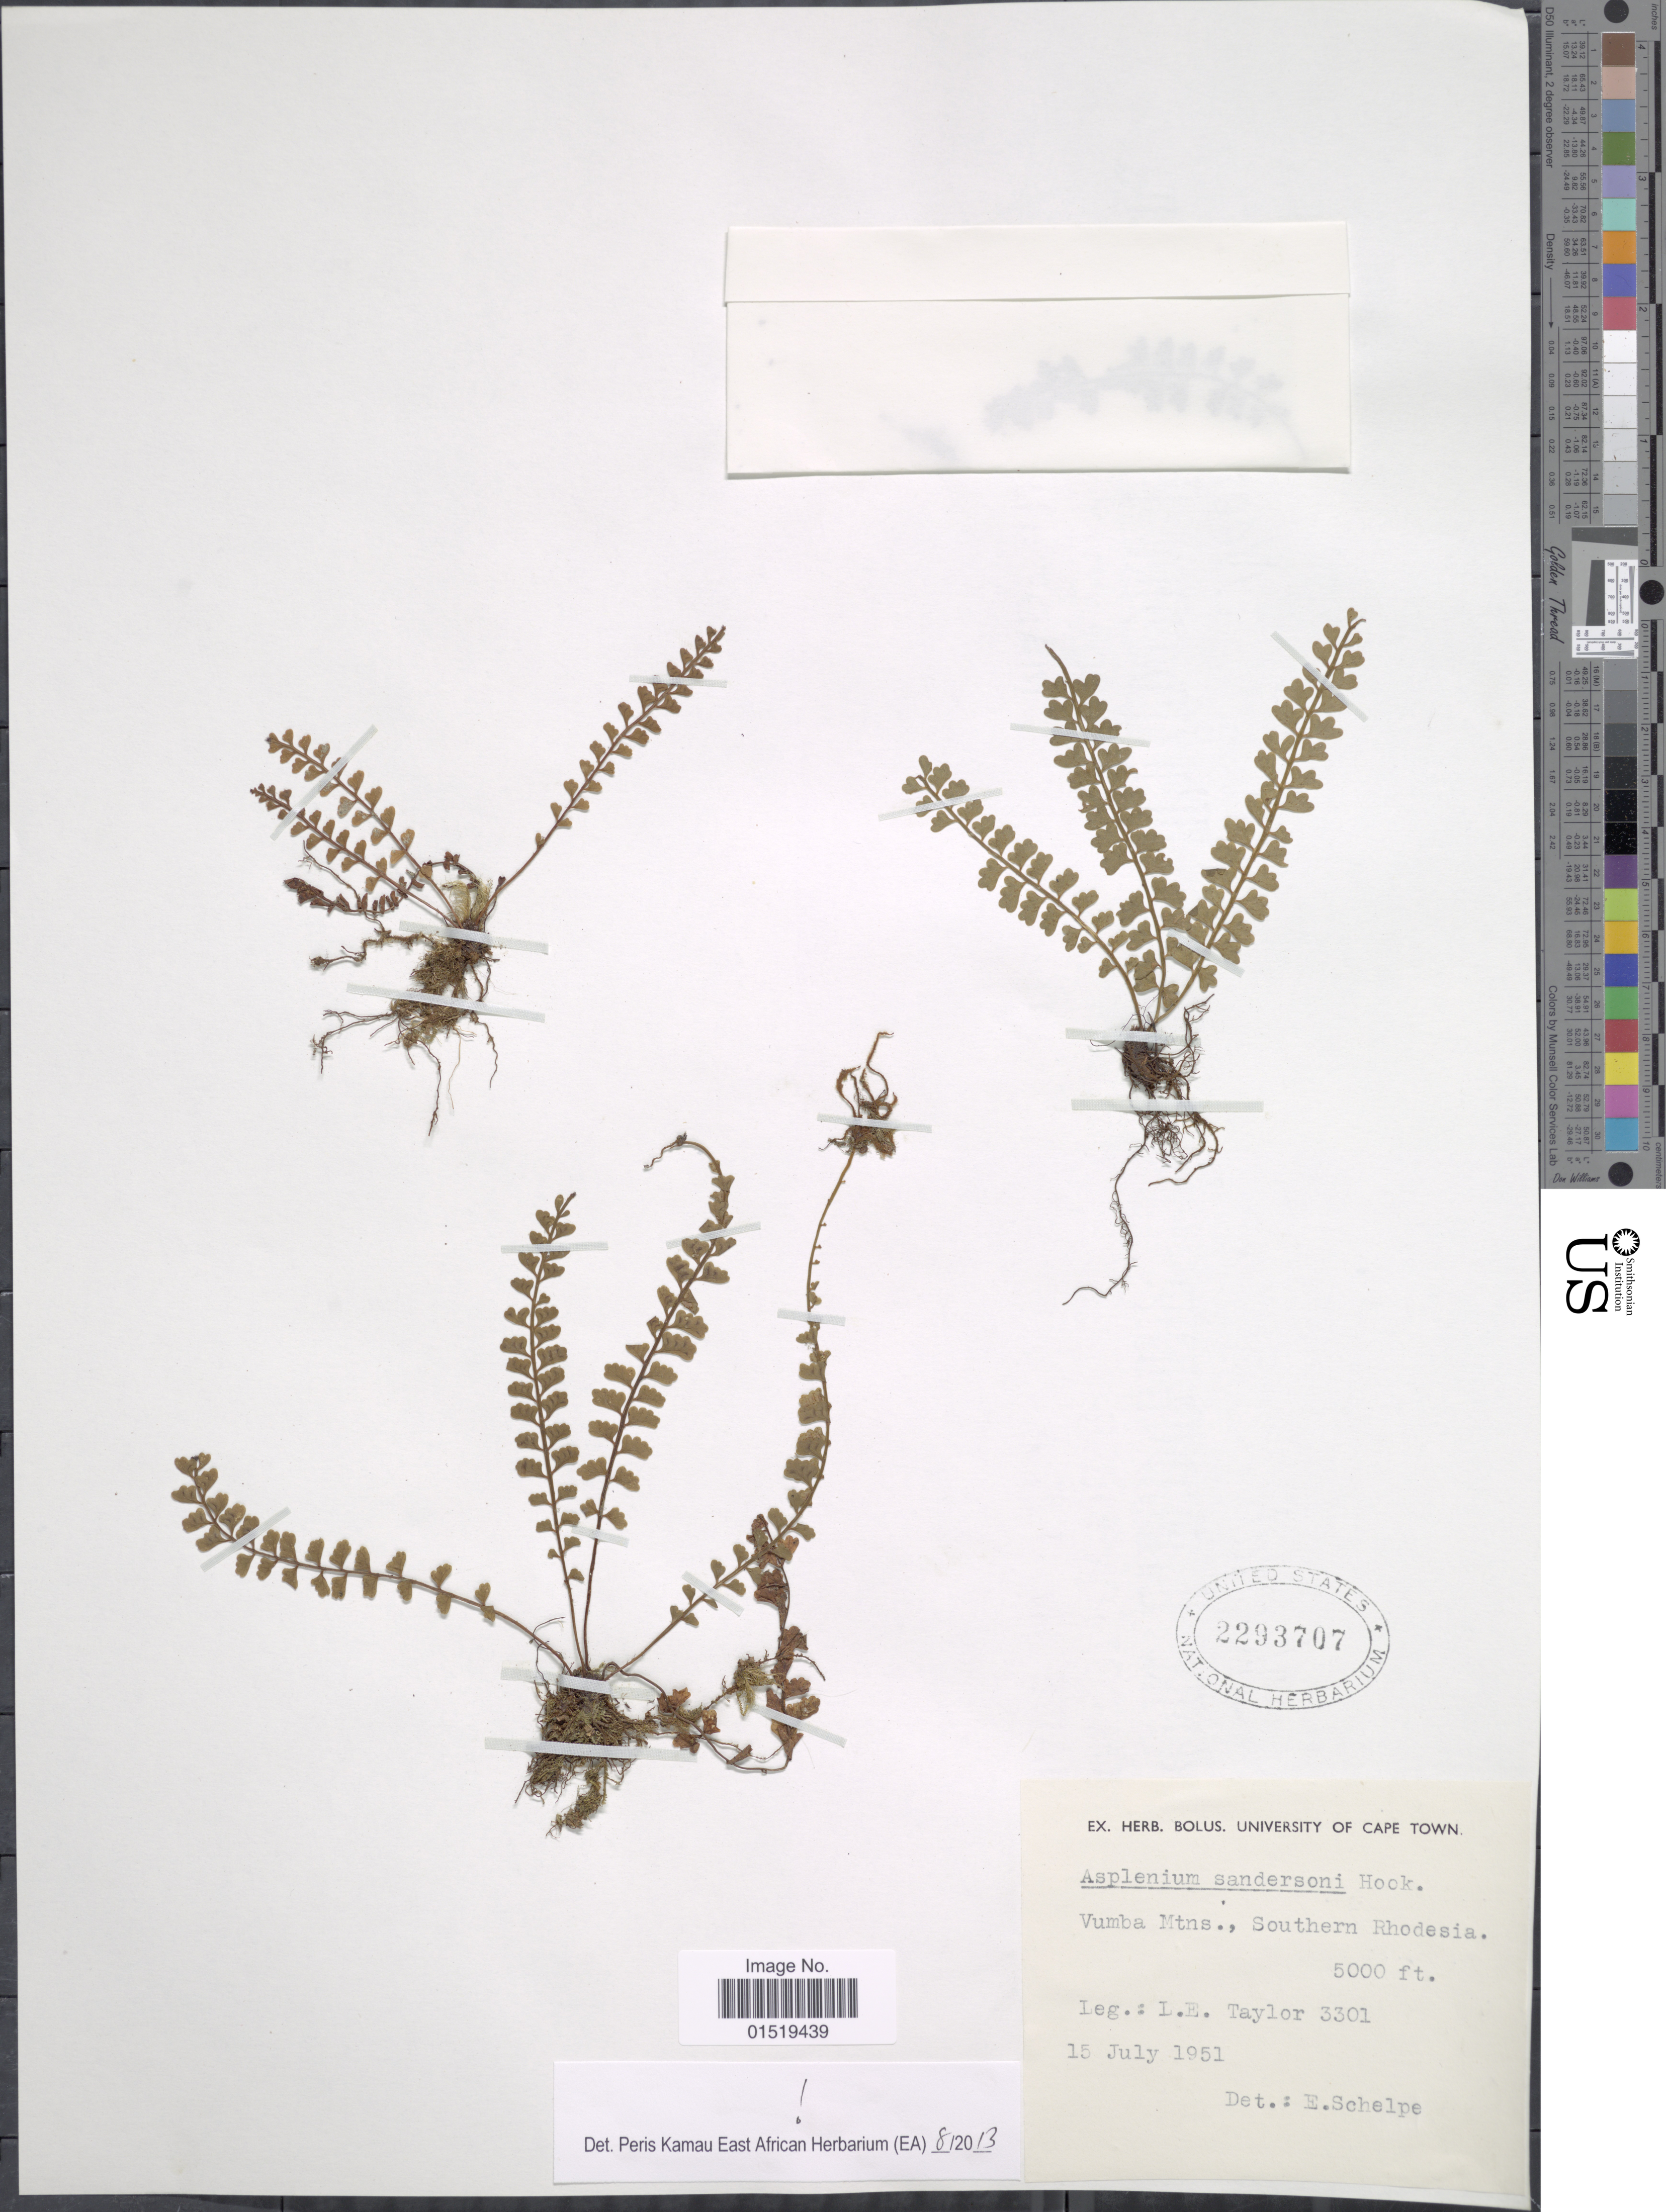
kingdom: Plantae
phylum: Tracheophyta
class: Polypodiopsida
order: Polypodiales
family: Aspleniaceae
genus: Asplenium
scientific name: Asplenium sandersonii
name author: Hook.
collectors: L. Taylor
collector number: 3301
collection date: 1951-07-15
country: Zimbabwe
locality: Vumba Mtns., Southern Rhodesia.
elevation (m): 1524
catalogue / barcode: US 2293707